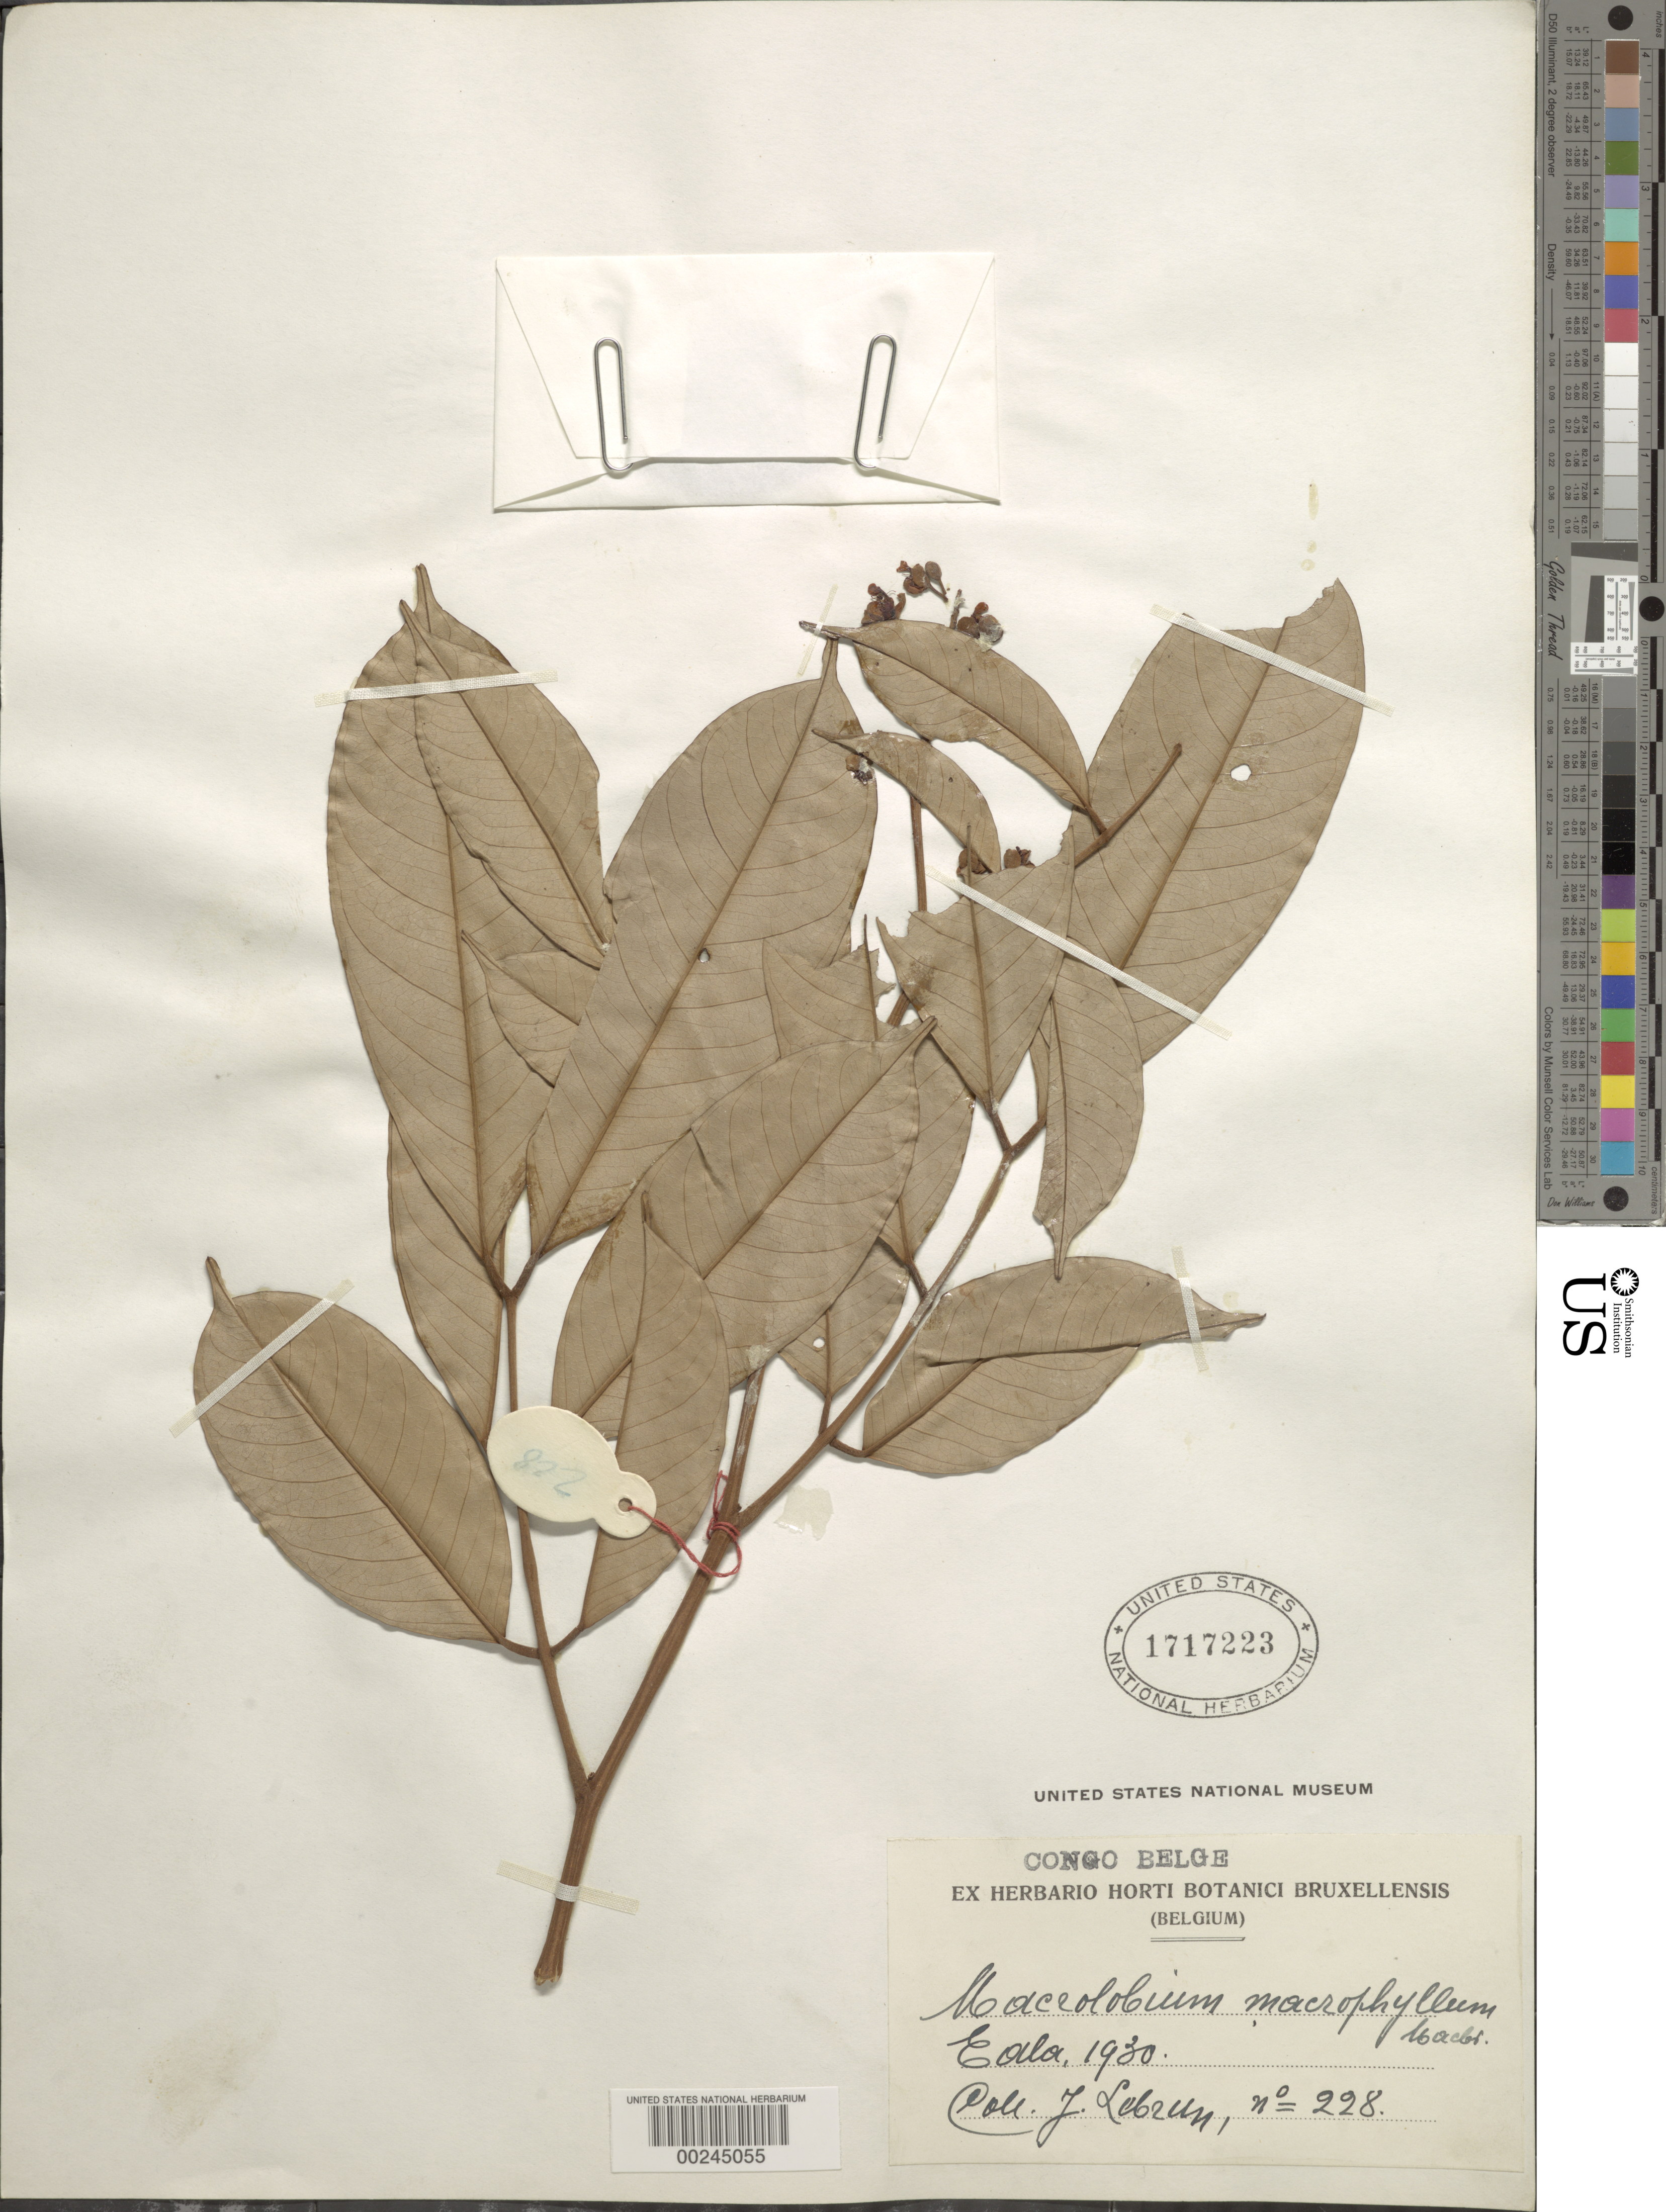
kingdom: Plantae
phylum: Tracheophyta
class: Magnoliopsida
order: Fabales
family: Fabaceae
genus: Anthonotha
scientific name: Anthonotha macrophylla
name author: P. Beauv.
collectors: J. A. Lebrun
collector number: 228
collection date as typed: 1930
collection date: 1930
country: Congo, Democratic Republic of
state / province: Équateur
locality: Eala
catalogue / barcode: US 1717223